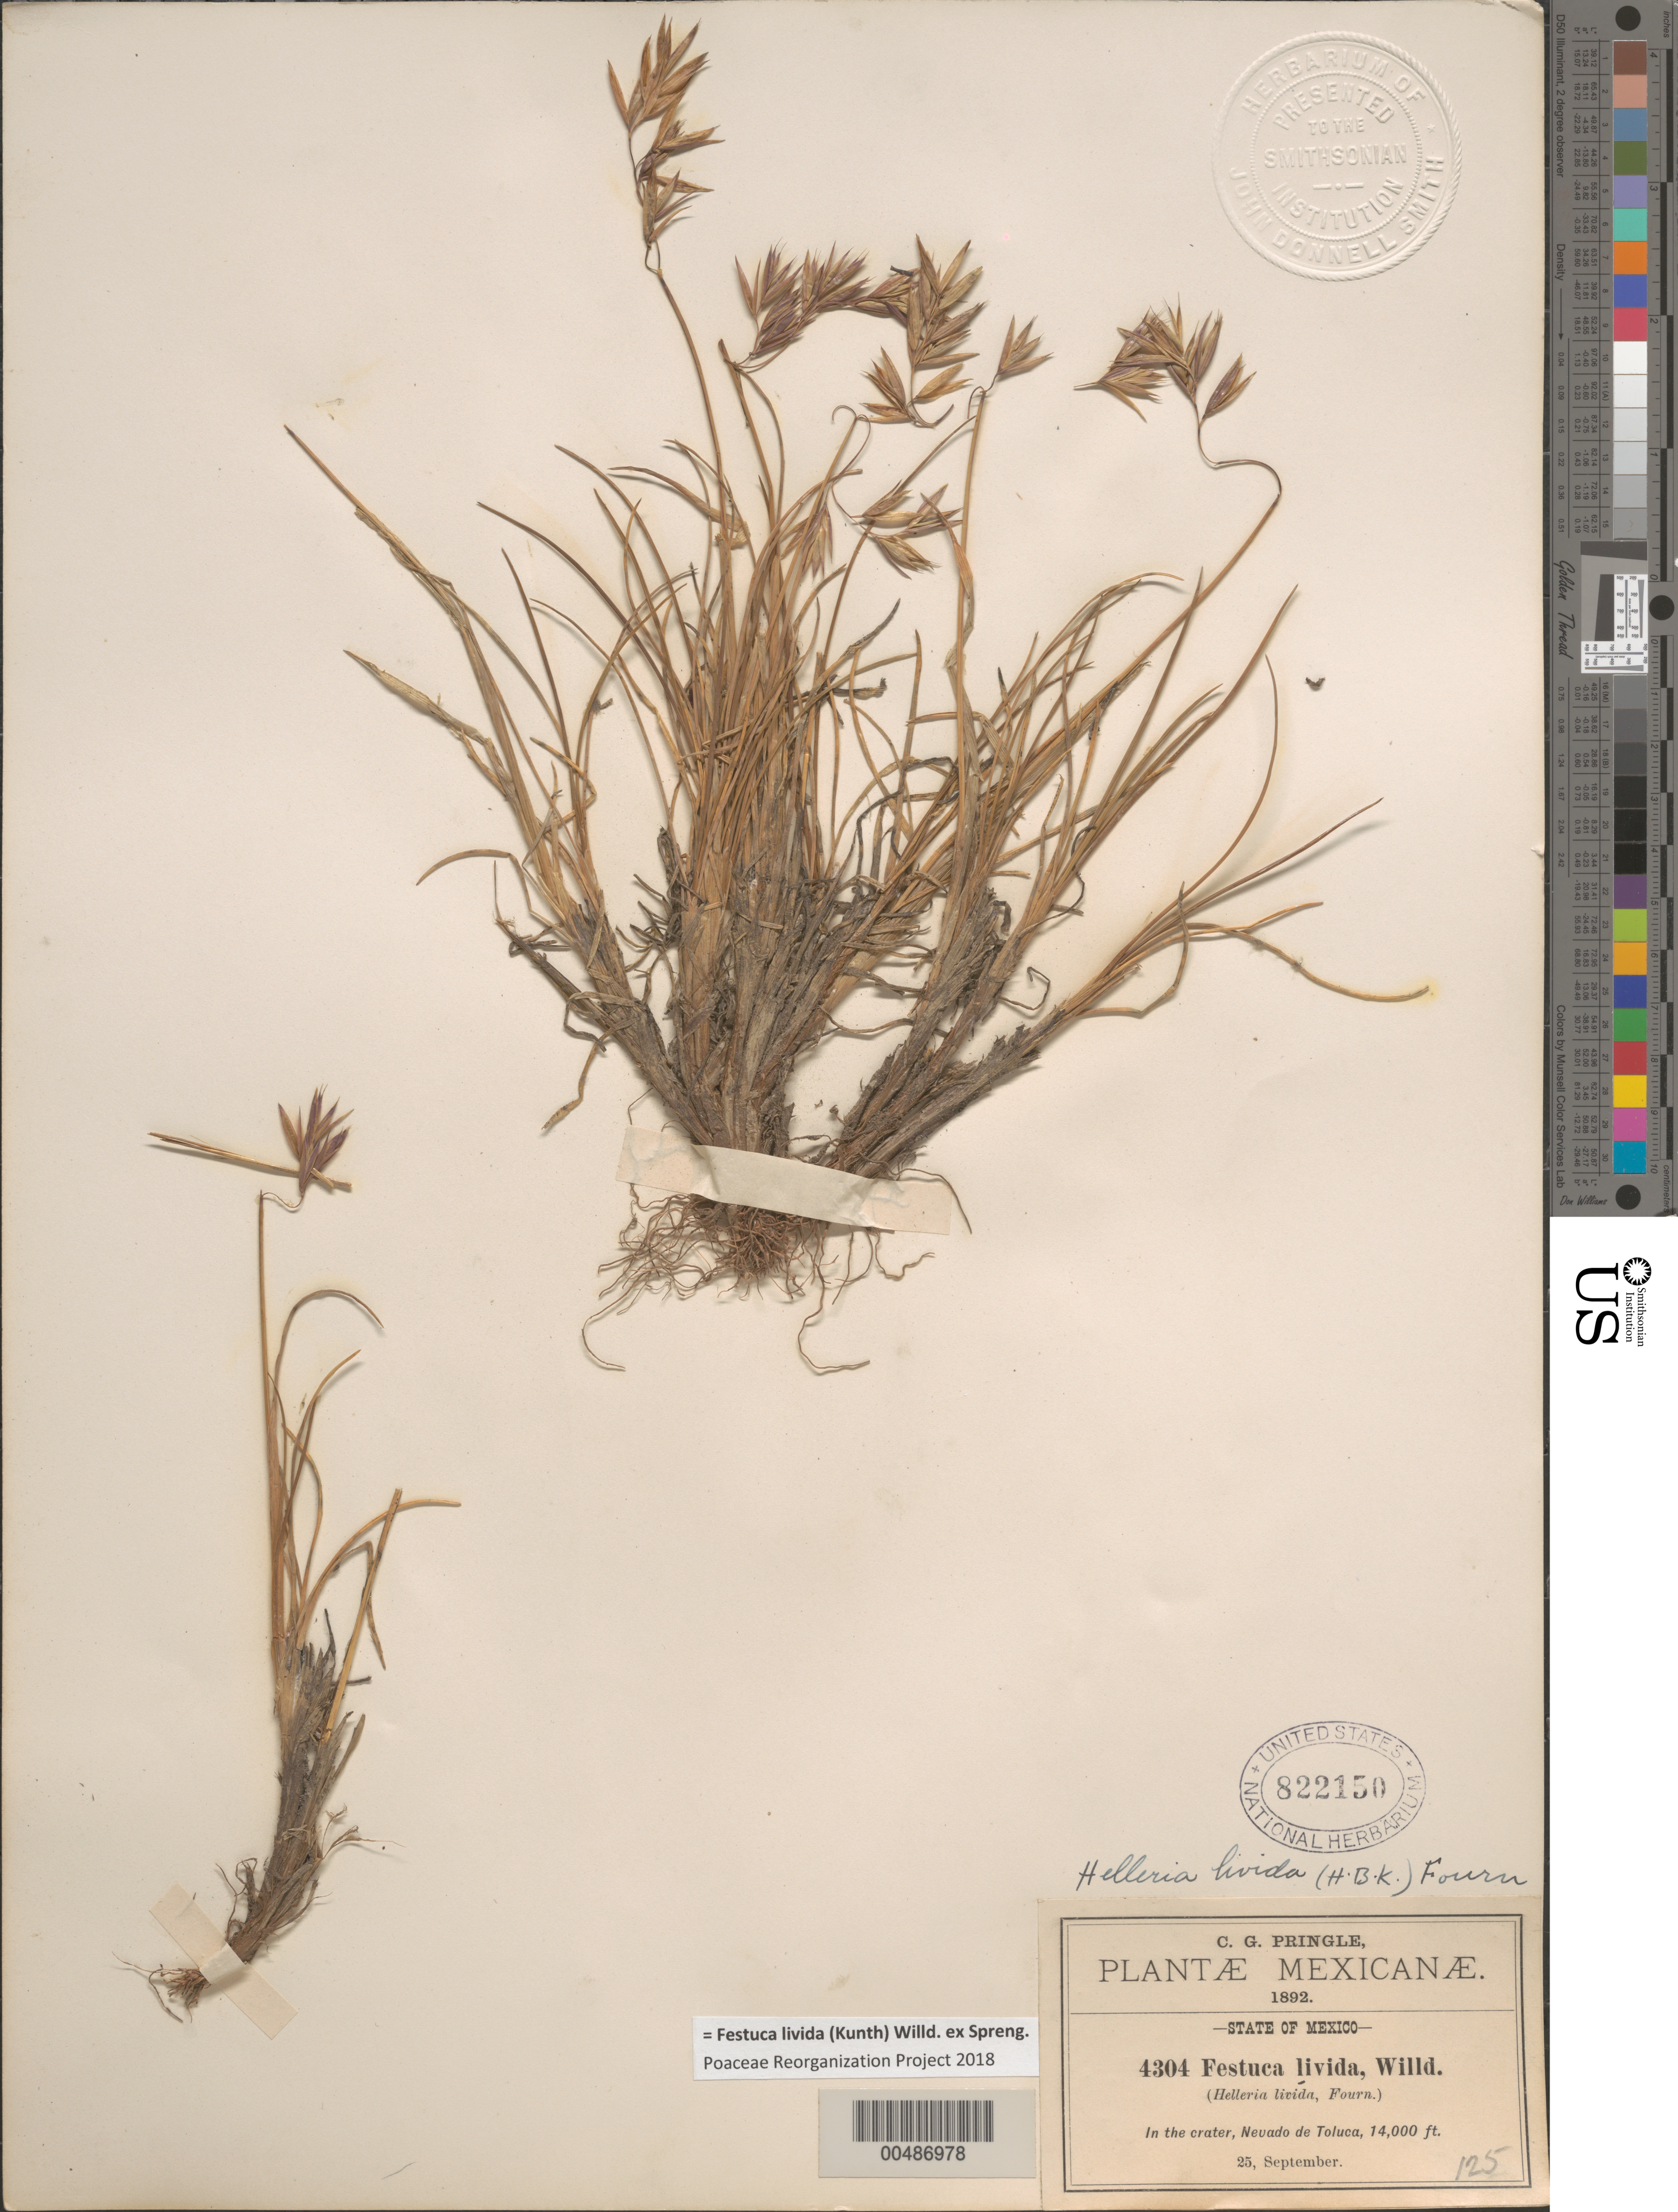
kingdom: Plantae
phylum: Tracheophyta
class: Liliopsida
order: Poales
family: Poaceae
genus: Festuca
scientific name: Festuca livida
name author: (Kunth) Willd.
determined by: Poaceae Reorganization Project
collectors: C. G. Pringle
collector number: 4304 (125)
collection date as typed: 25 Sep 1892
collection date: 1892-09-25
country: Mexico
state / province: México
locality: In the crater, Nevado de Toluca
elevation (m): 4267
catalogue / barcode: US 822150